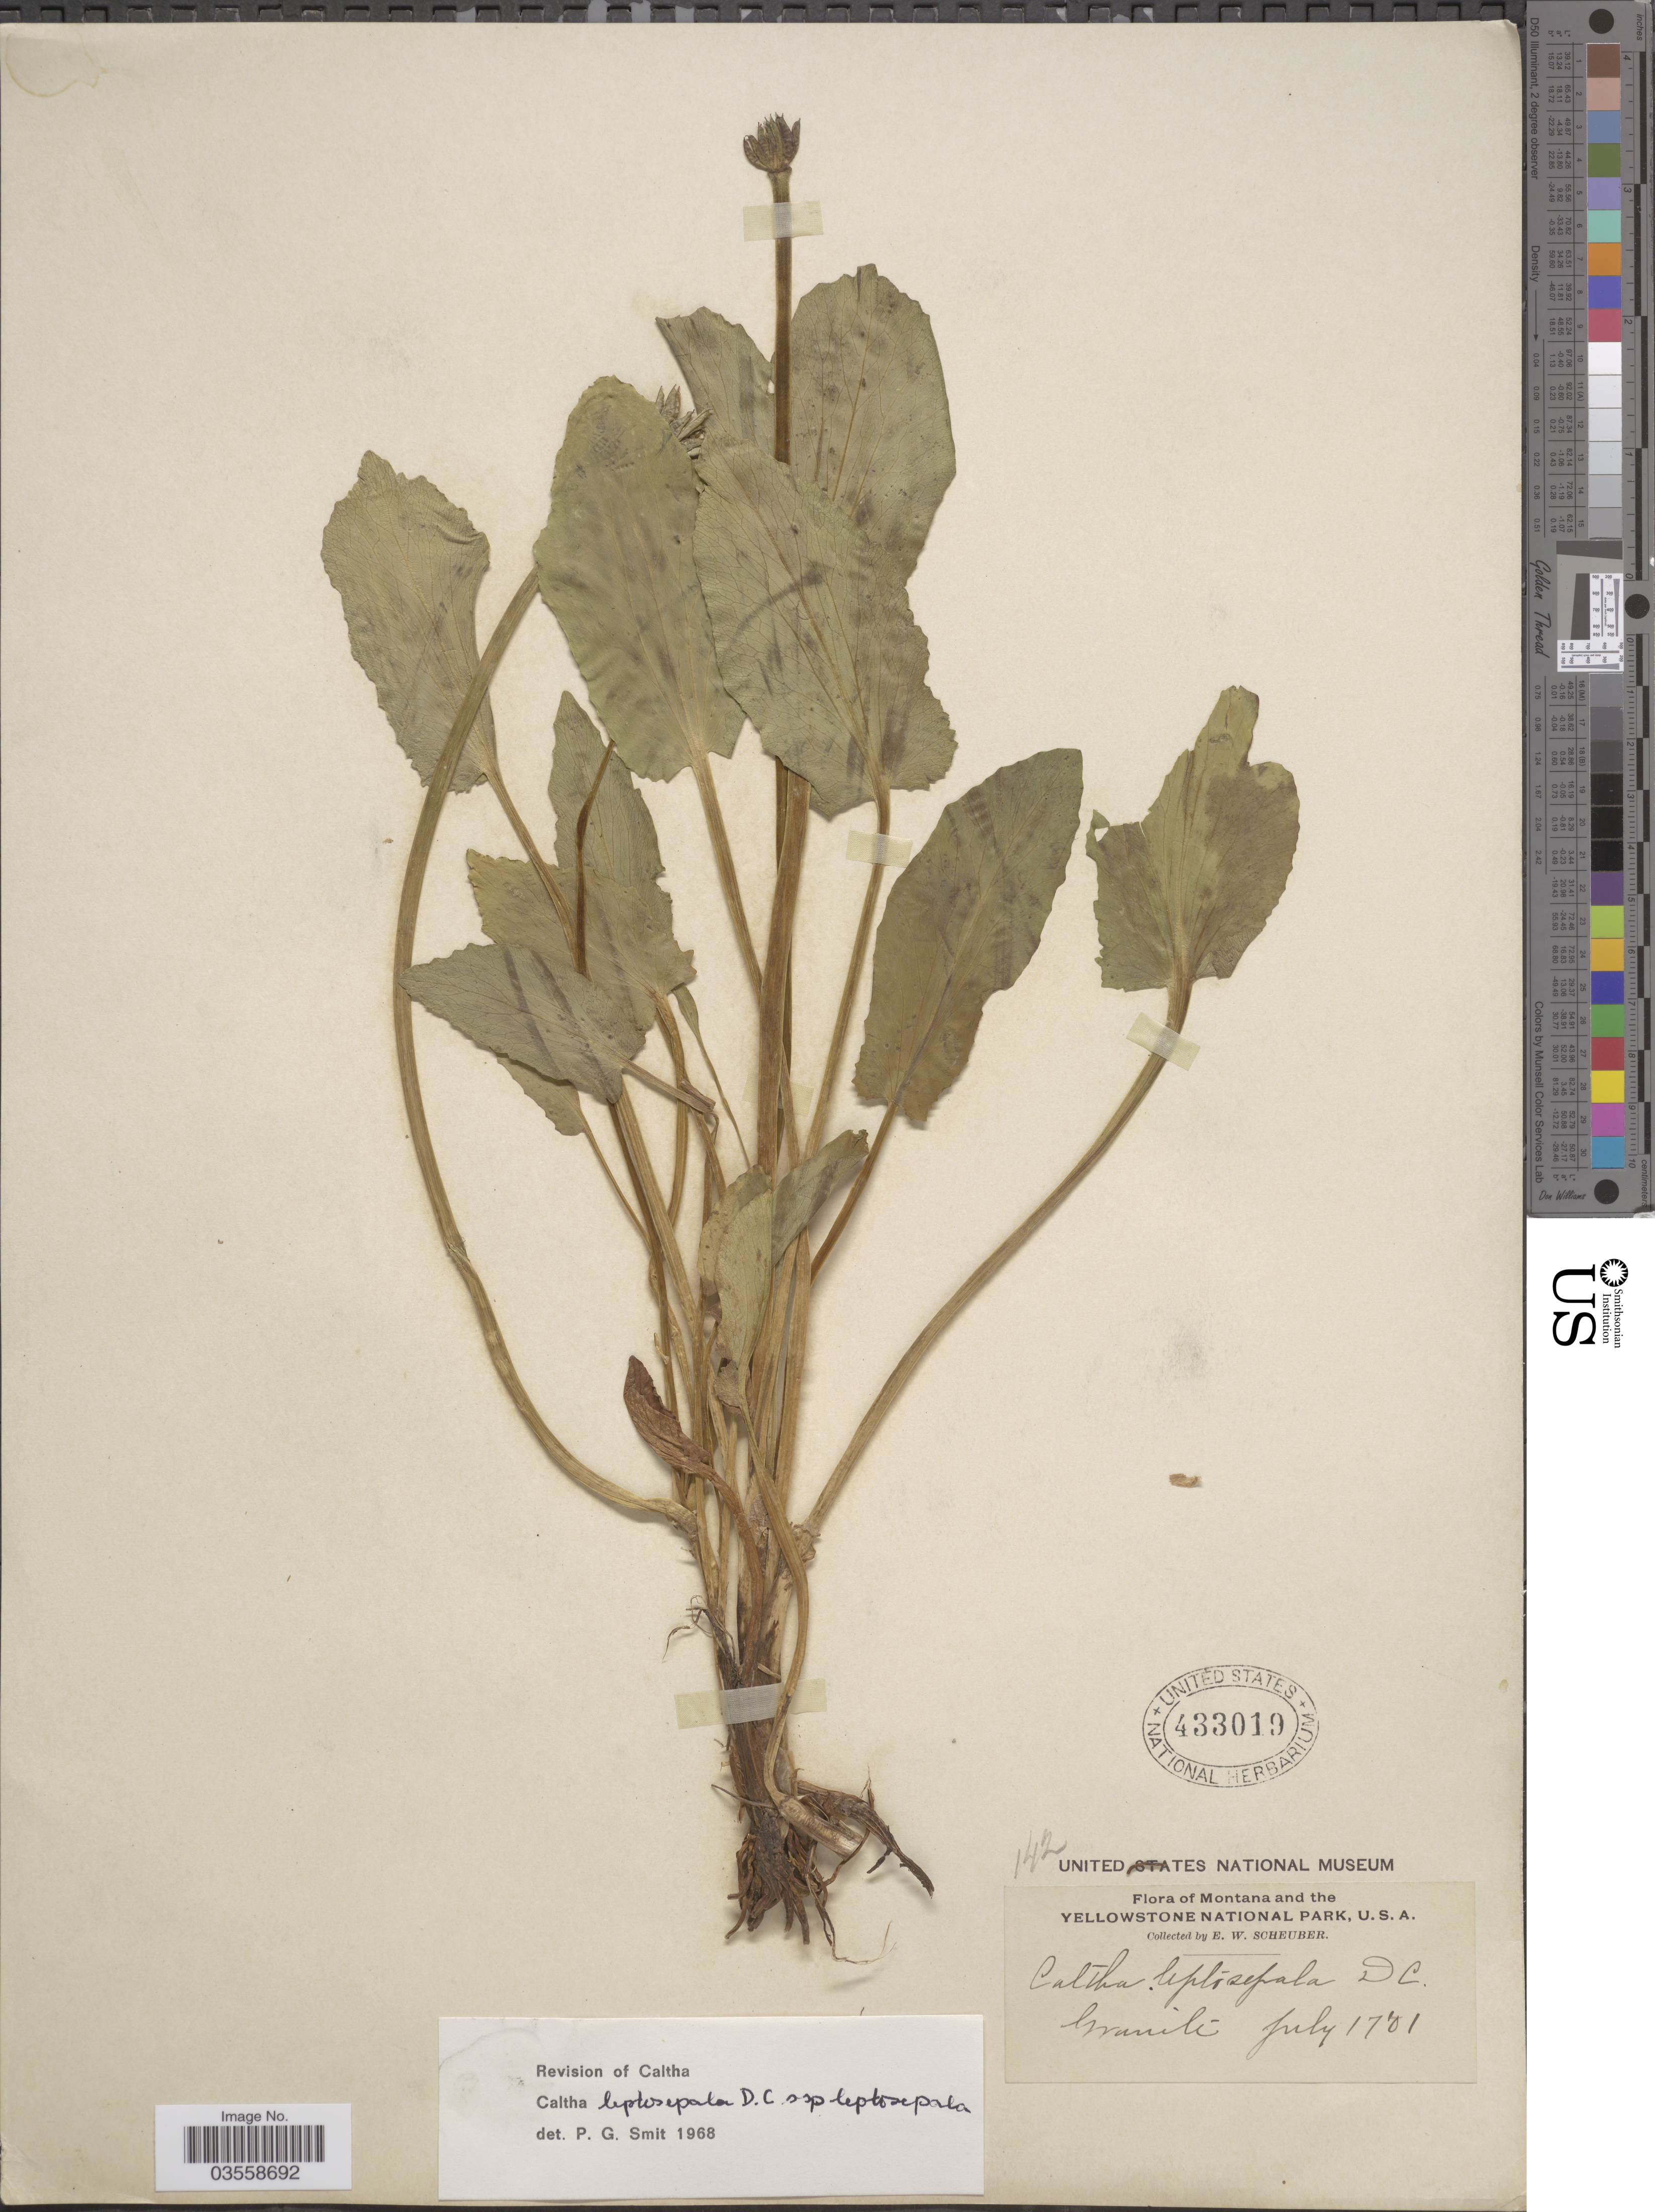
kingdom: Plantae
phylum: Tracheophyta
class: Magnoliopsida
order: Ranunculales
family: Ranunculaceae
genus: Caltha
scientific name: Caltha leptosepala subsp. leptosepala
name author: DC.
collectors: E. Scheuber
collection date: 1781-07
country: United States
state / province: Montana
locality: Yellowstone National Park. Granite.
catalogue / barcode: US 433019